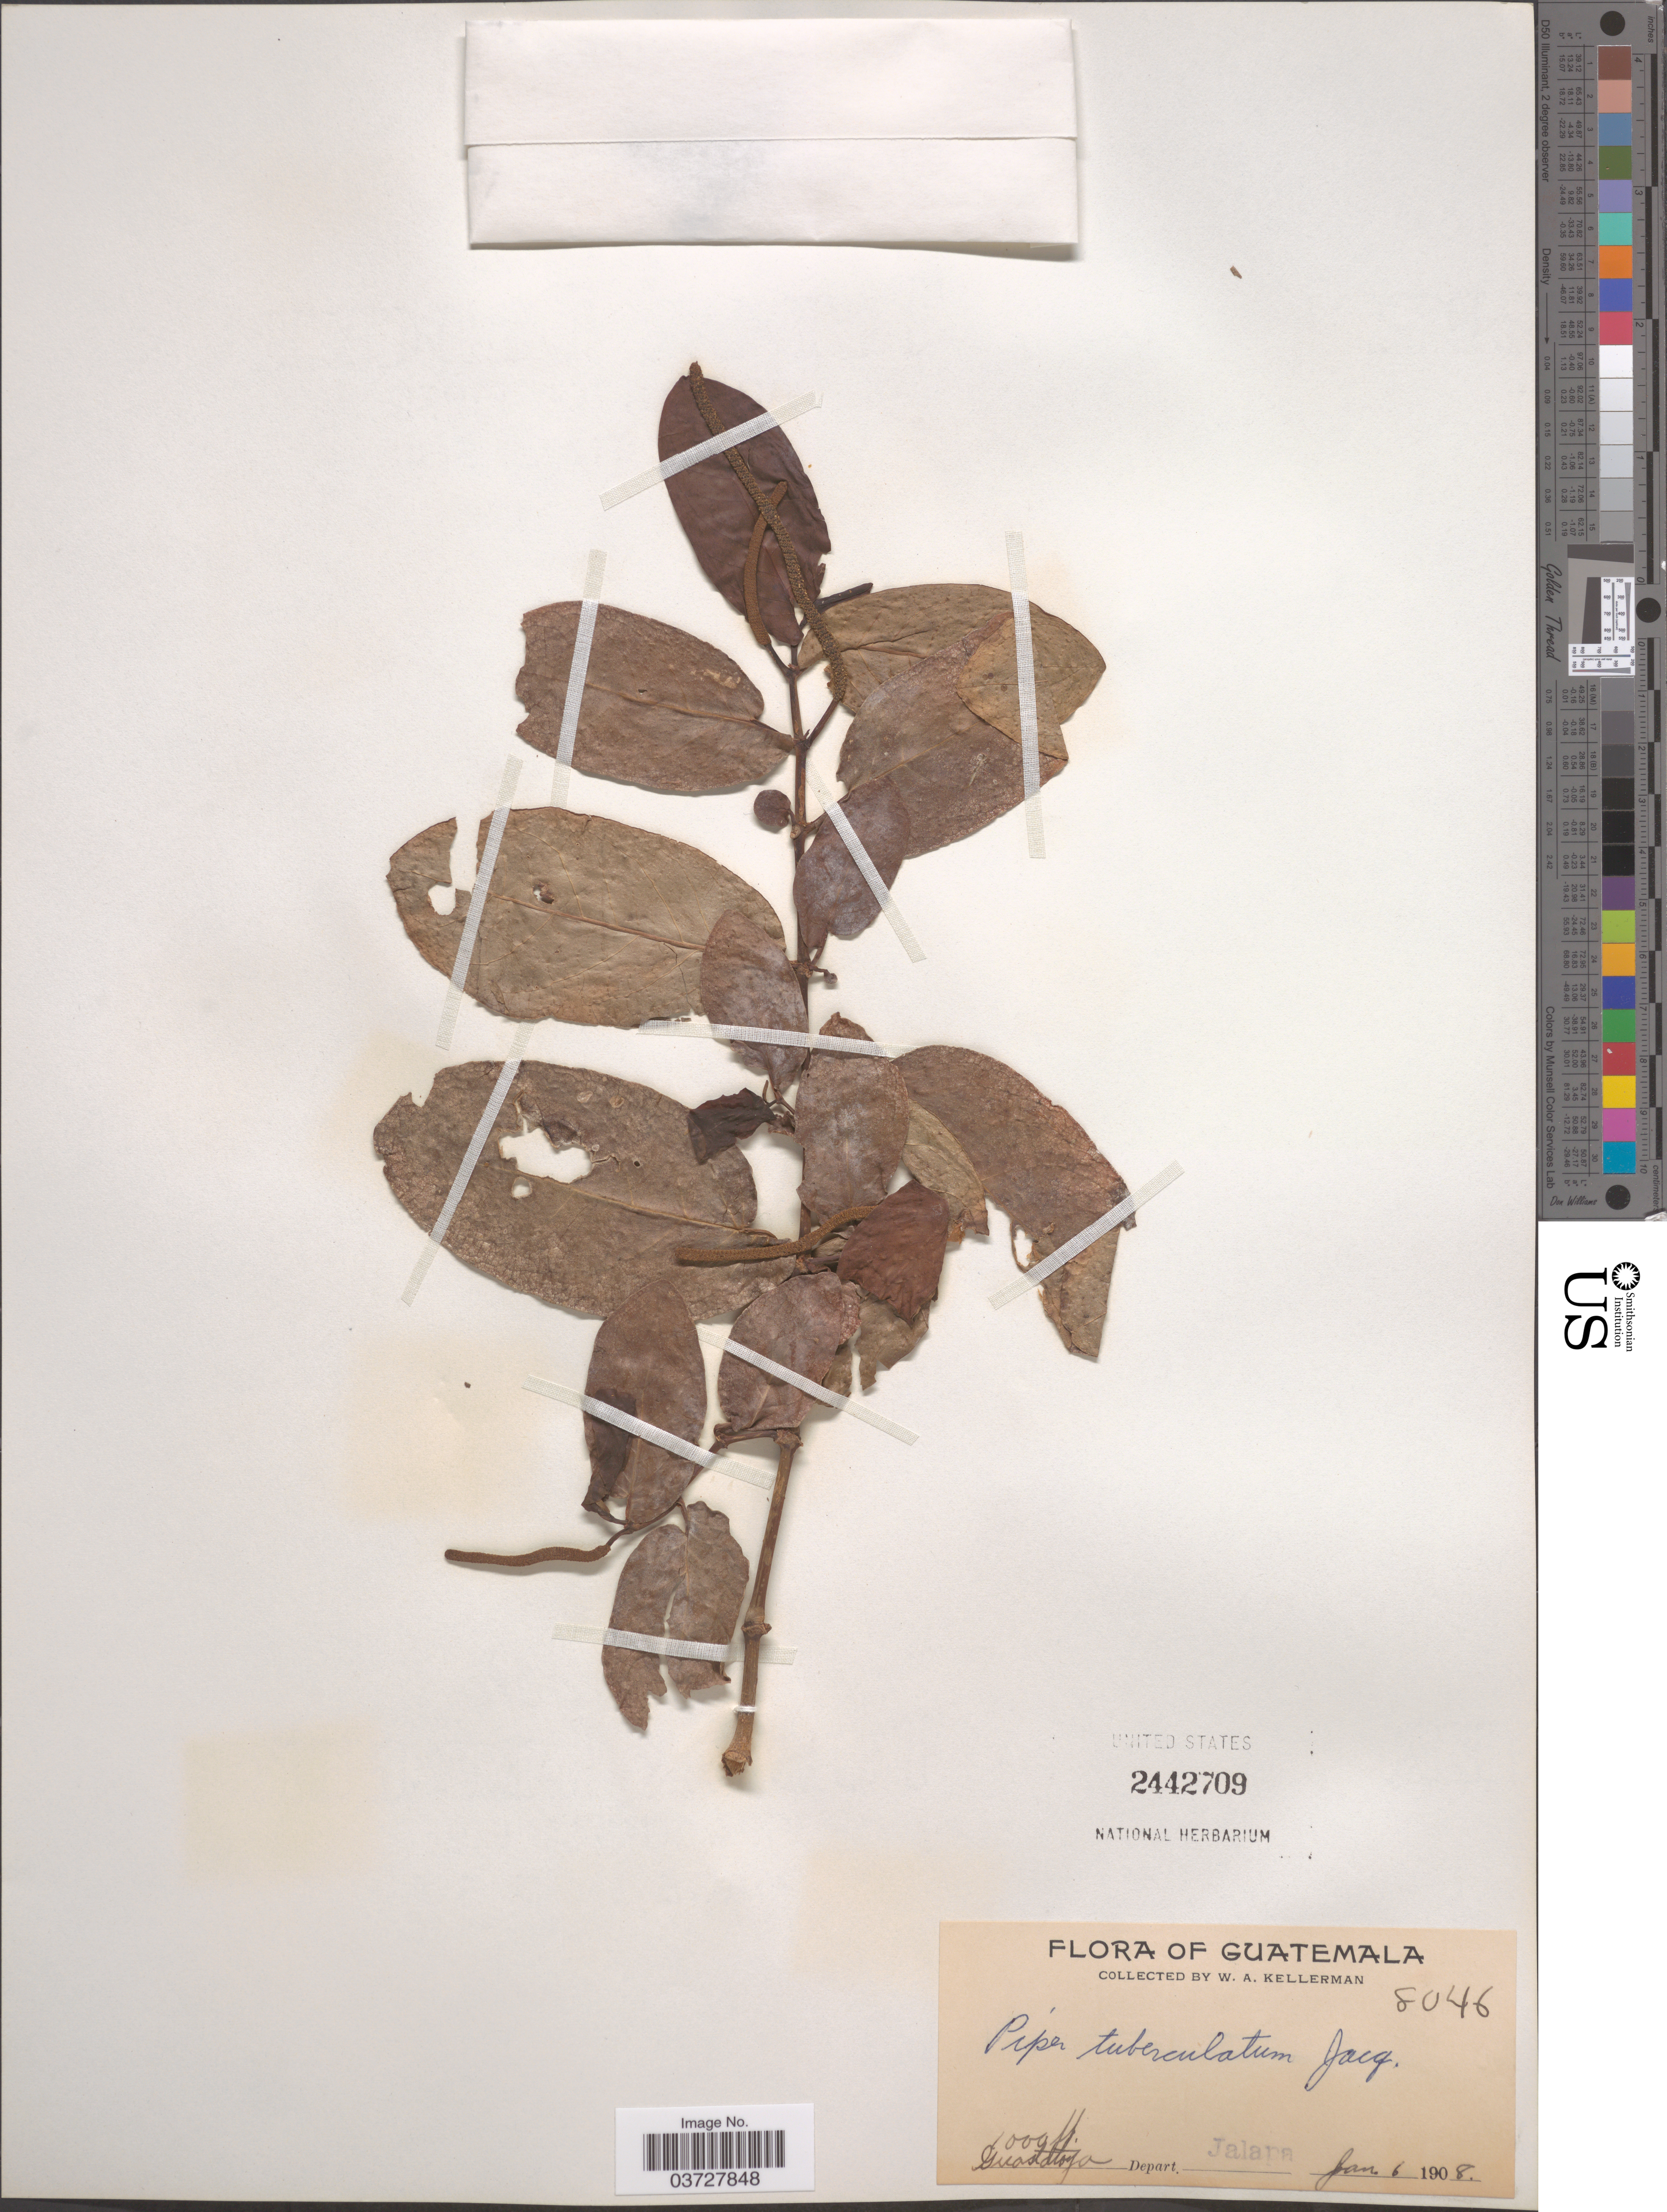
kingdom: Plantae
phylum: Tracheophyta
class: Magnoliopsida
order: Piperales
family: Piperaceae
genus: Piper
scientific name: Piper tuberculatum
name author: Jacq.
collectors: W. Kellerman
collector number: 8046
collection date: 1908-01-06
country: Guatemala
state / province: Jalapa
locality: Guastatoya. Depart. Jalapa.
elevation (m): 305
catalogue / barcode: US 2442709